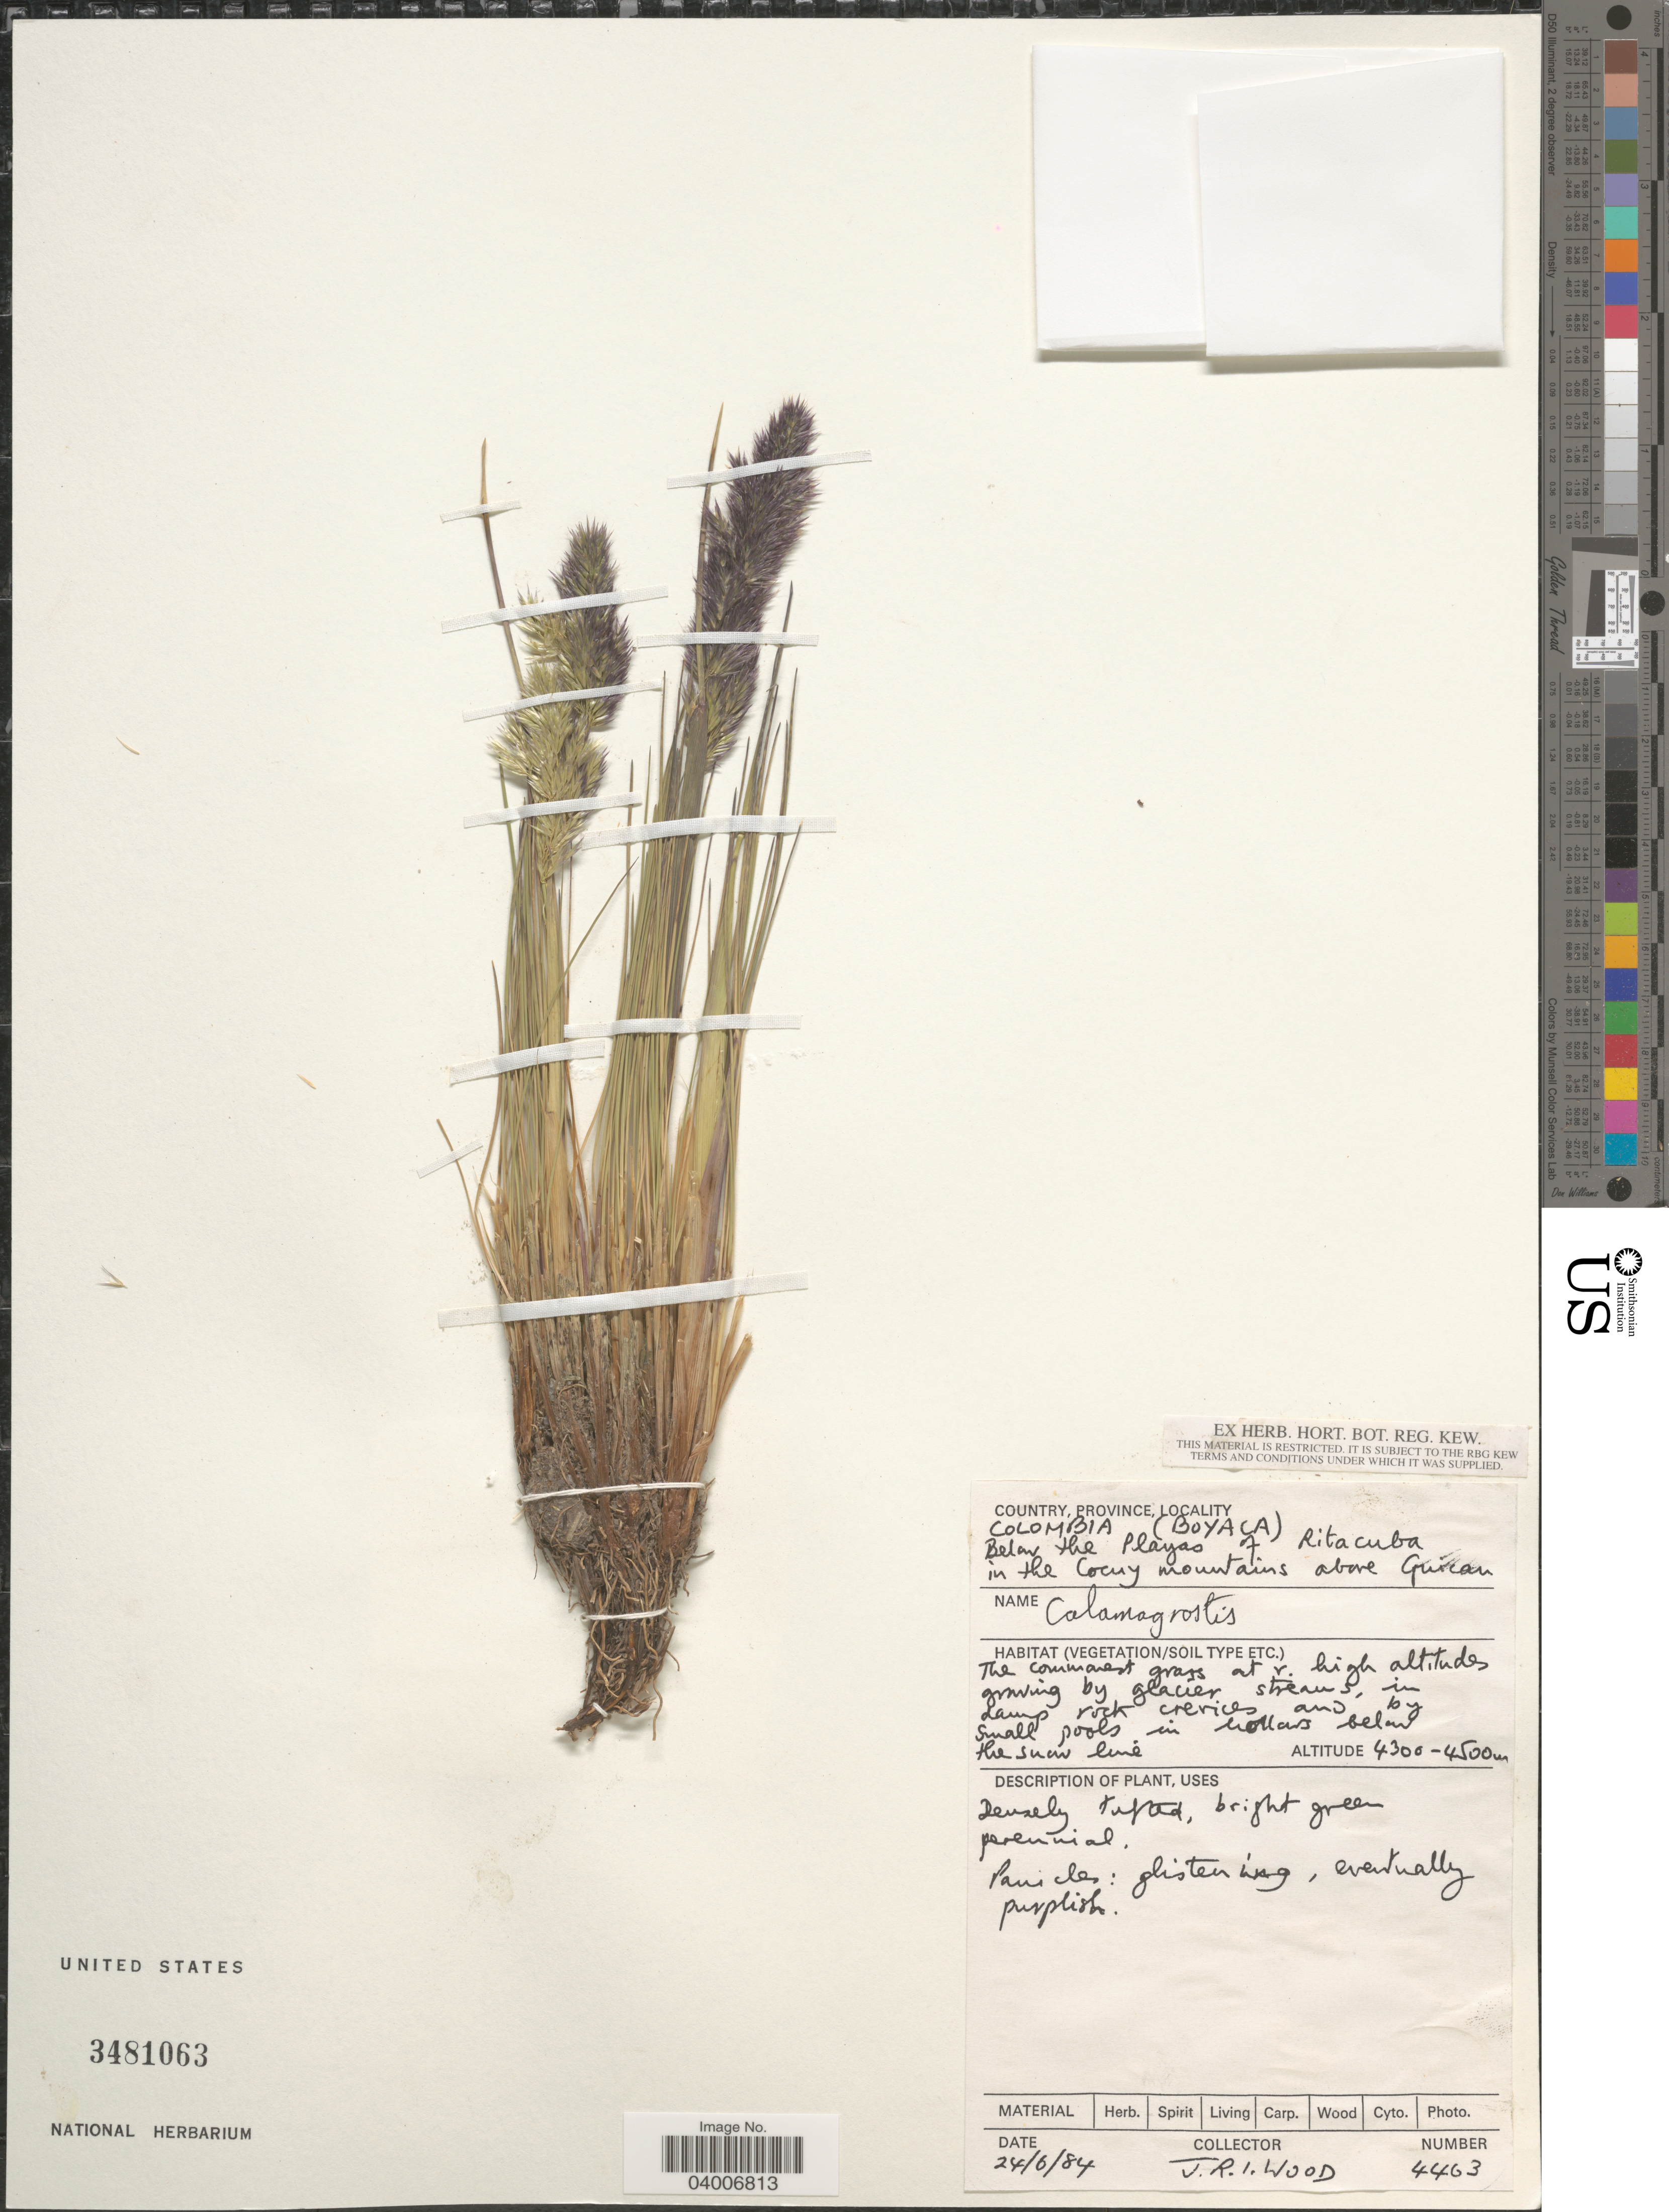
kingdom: Plantae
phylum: Tracheophyta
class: Liliopsida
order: Poales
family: Poaceae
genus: Cinnagrostis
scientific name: Cinnagrostis sp.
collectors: J. R. I. Wood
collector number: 4463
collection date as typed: Transcribed d/m/y: 24/6/84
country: Colombia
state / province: Boyacá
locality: Below the Playas of Ritacuba in the Cocuy mountains above Guican.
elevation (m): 4300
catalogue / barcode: US 3481063